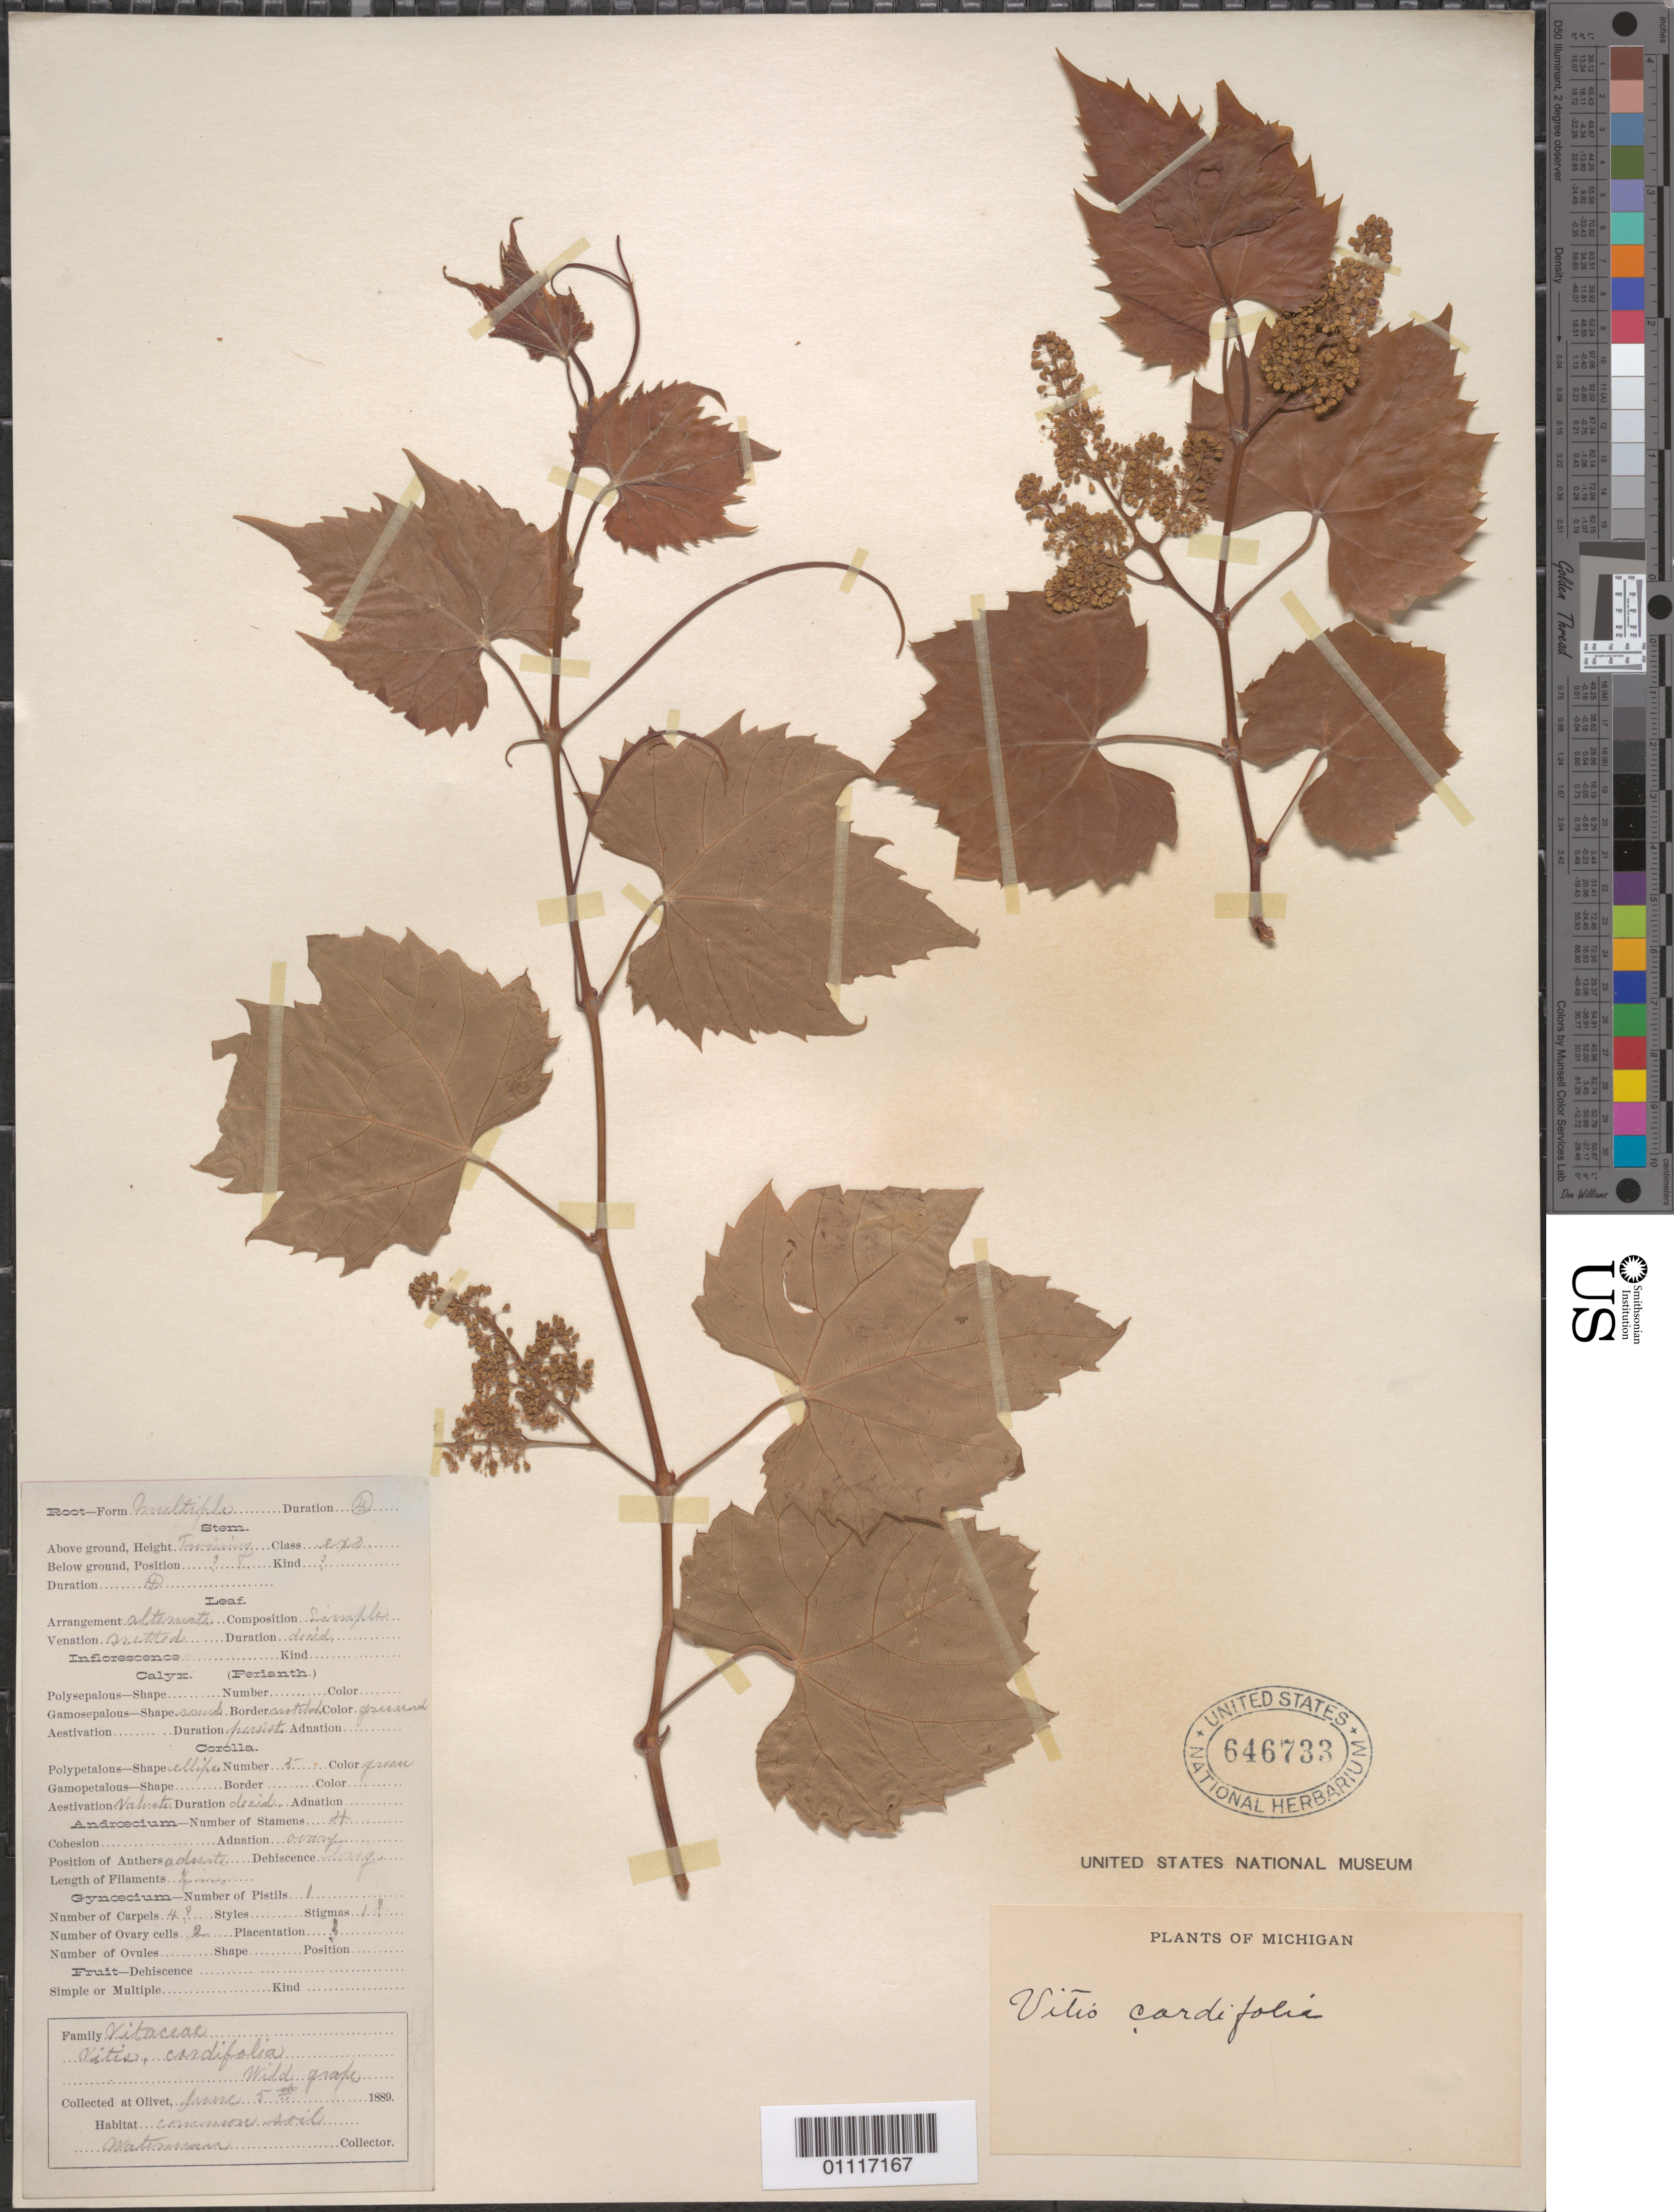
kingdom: Plantae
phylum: Tracheophyta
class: Magnoliopsida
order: Vitales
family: Vitaceae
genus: Vitis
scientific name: Vitis cordifolia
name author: Michx.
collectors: Waterman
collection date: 1889-06-05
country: United States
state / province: Michigan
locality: Olivet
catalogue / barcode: US 646733